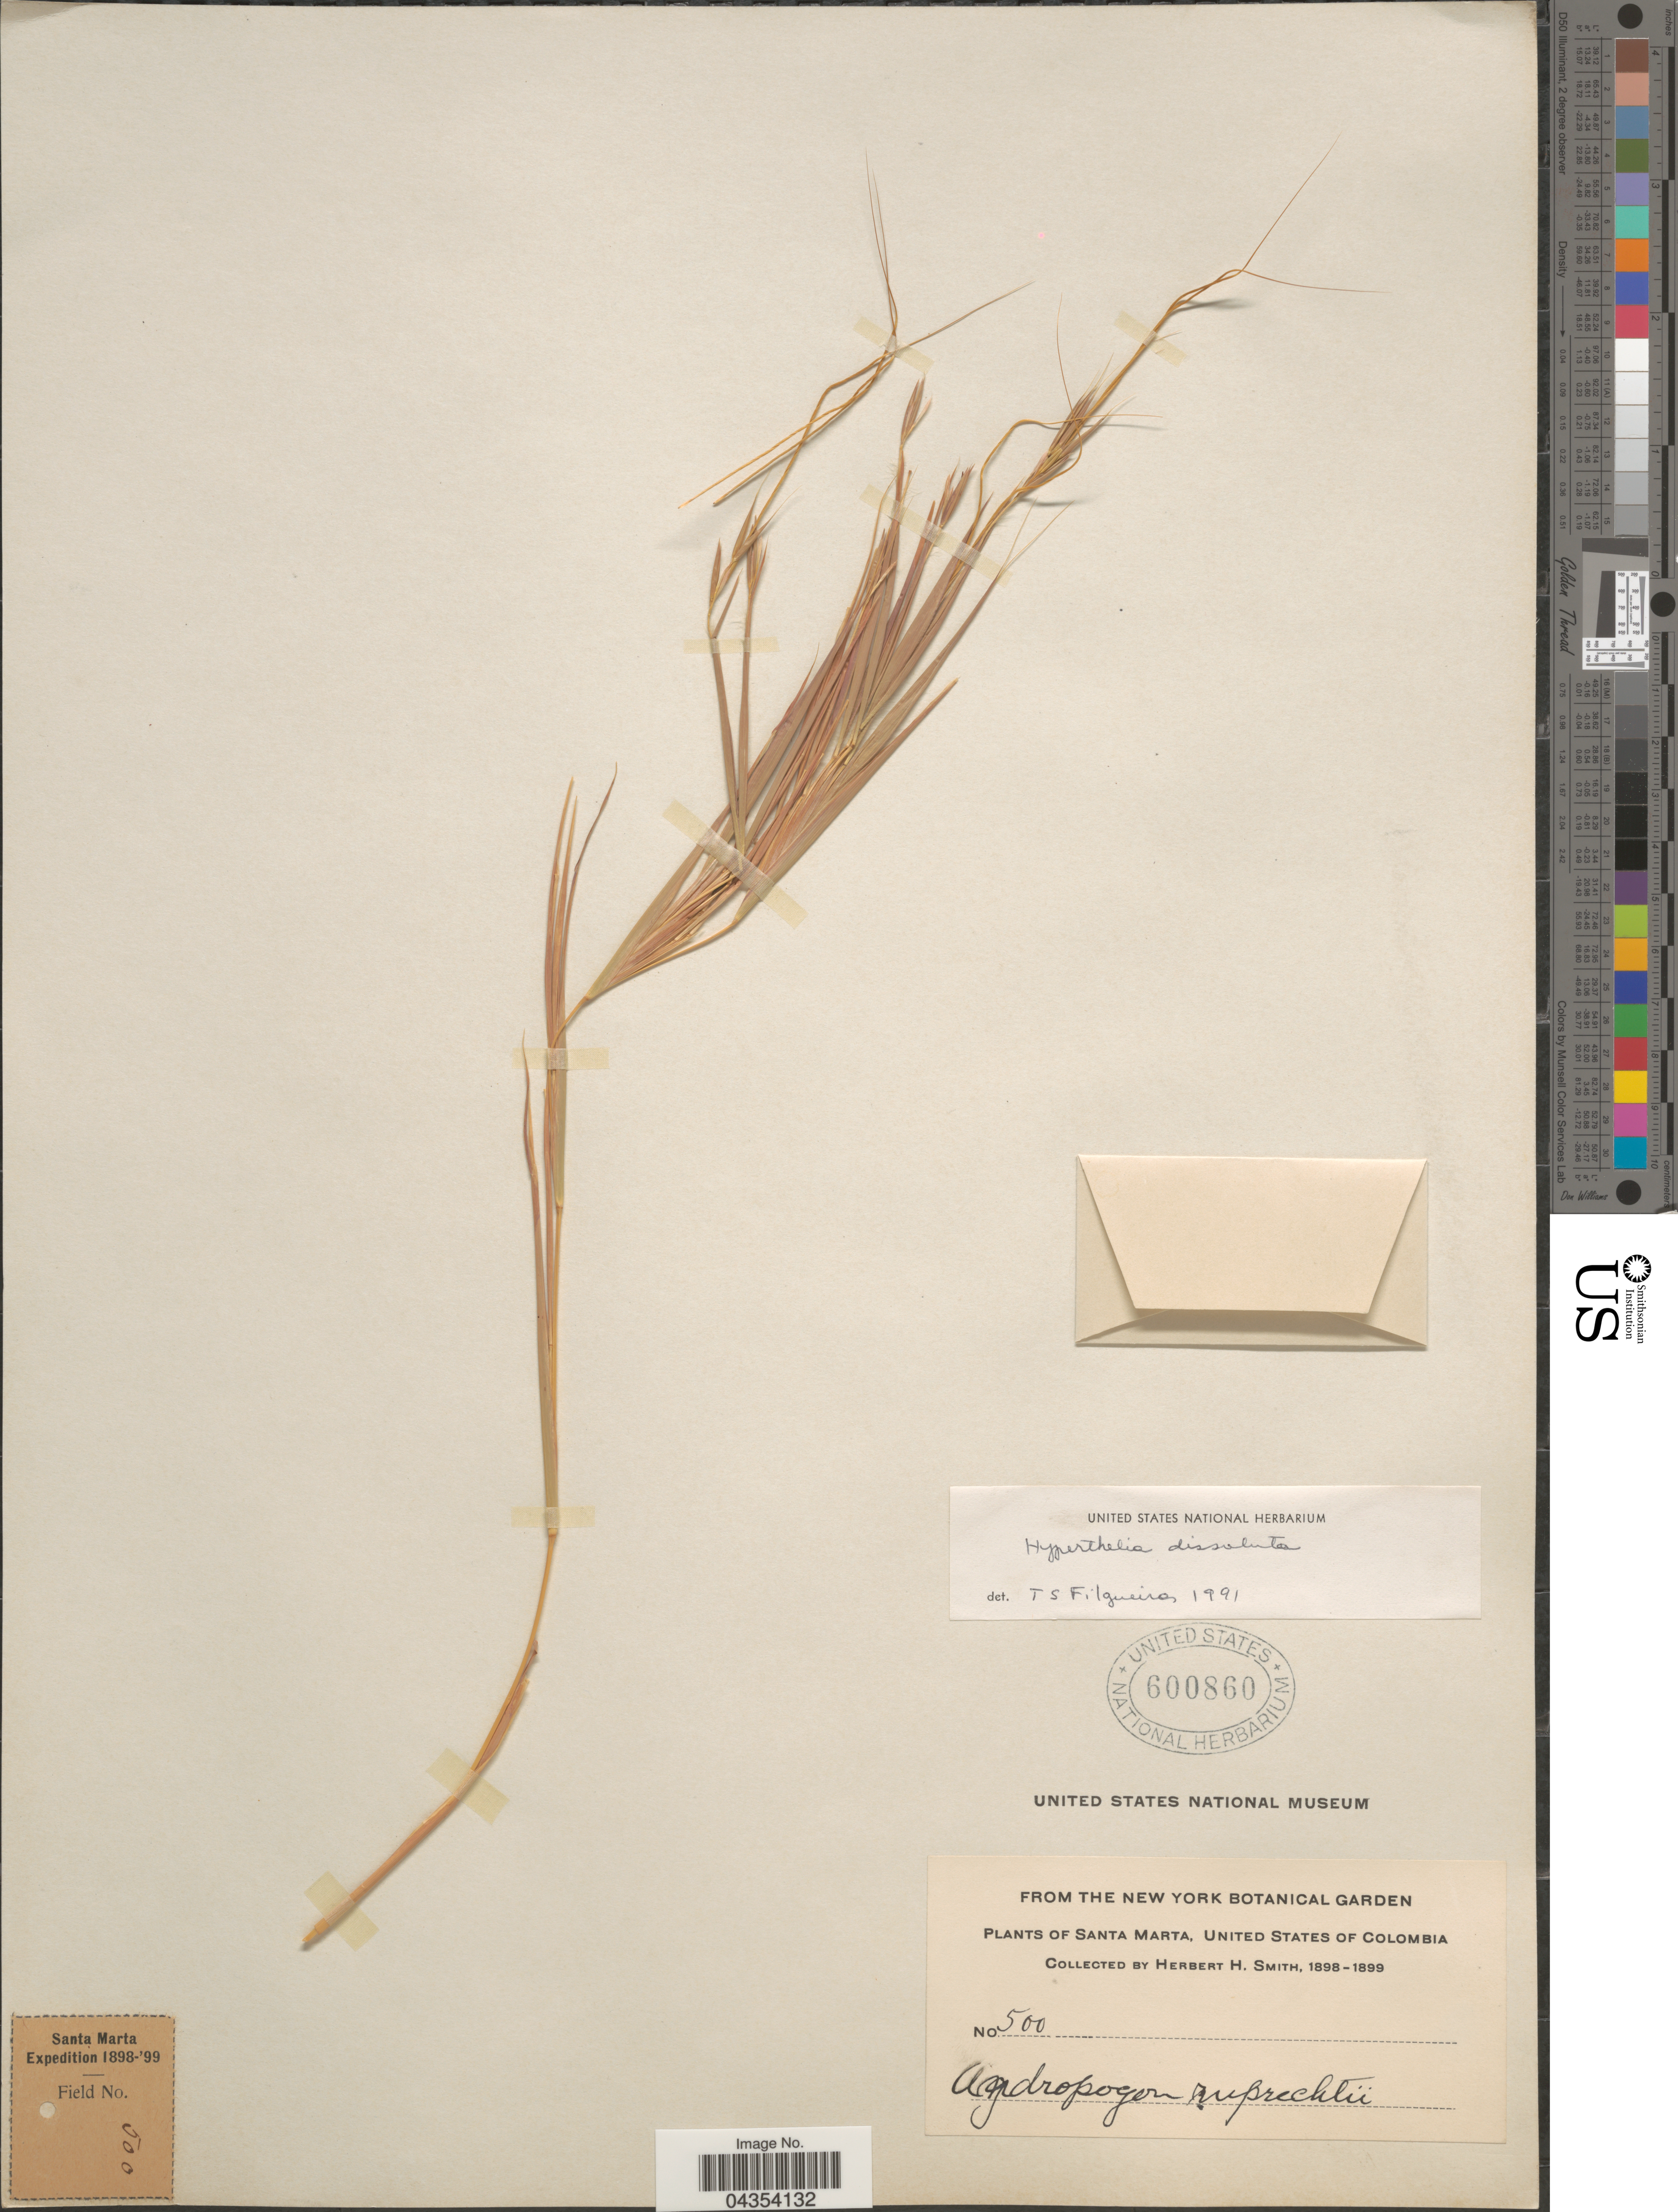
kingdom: Plantae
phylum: Tracheophyta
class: Liliopsida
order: Poales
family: Poaceae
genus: Hyperthelia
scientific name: Hyperthelia dissoluta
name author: (Nees ex Steud.) Clayton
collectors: Herbert H. Smith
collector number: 500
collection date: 1898/1899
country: Colombia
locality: Santa Marta, United States of Colombia. Santa Marta Expedition 1898-'99.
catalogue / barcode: US 600860